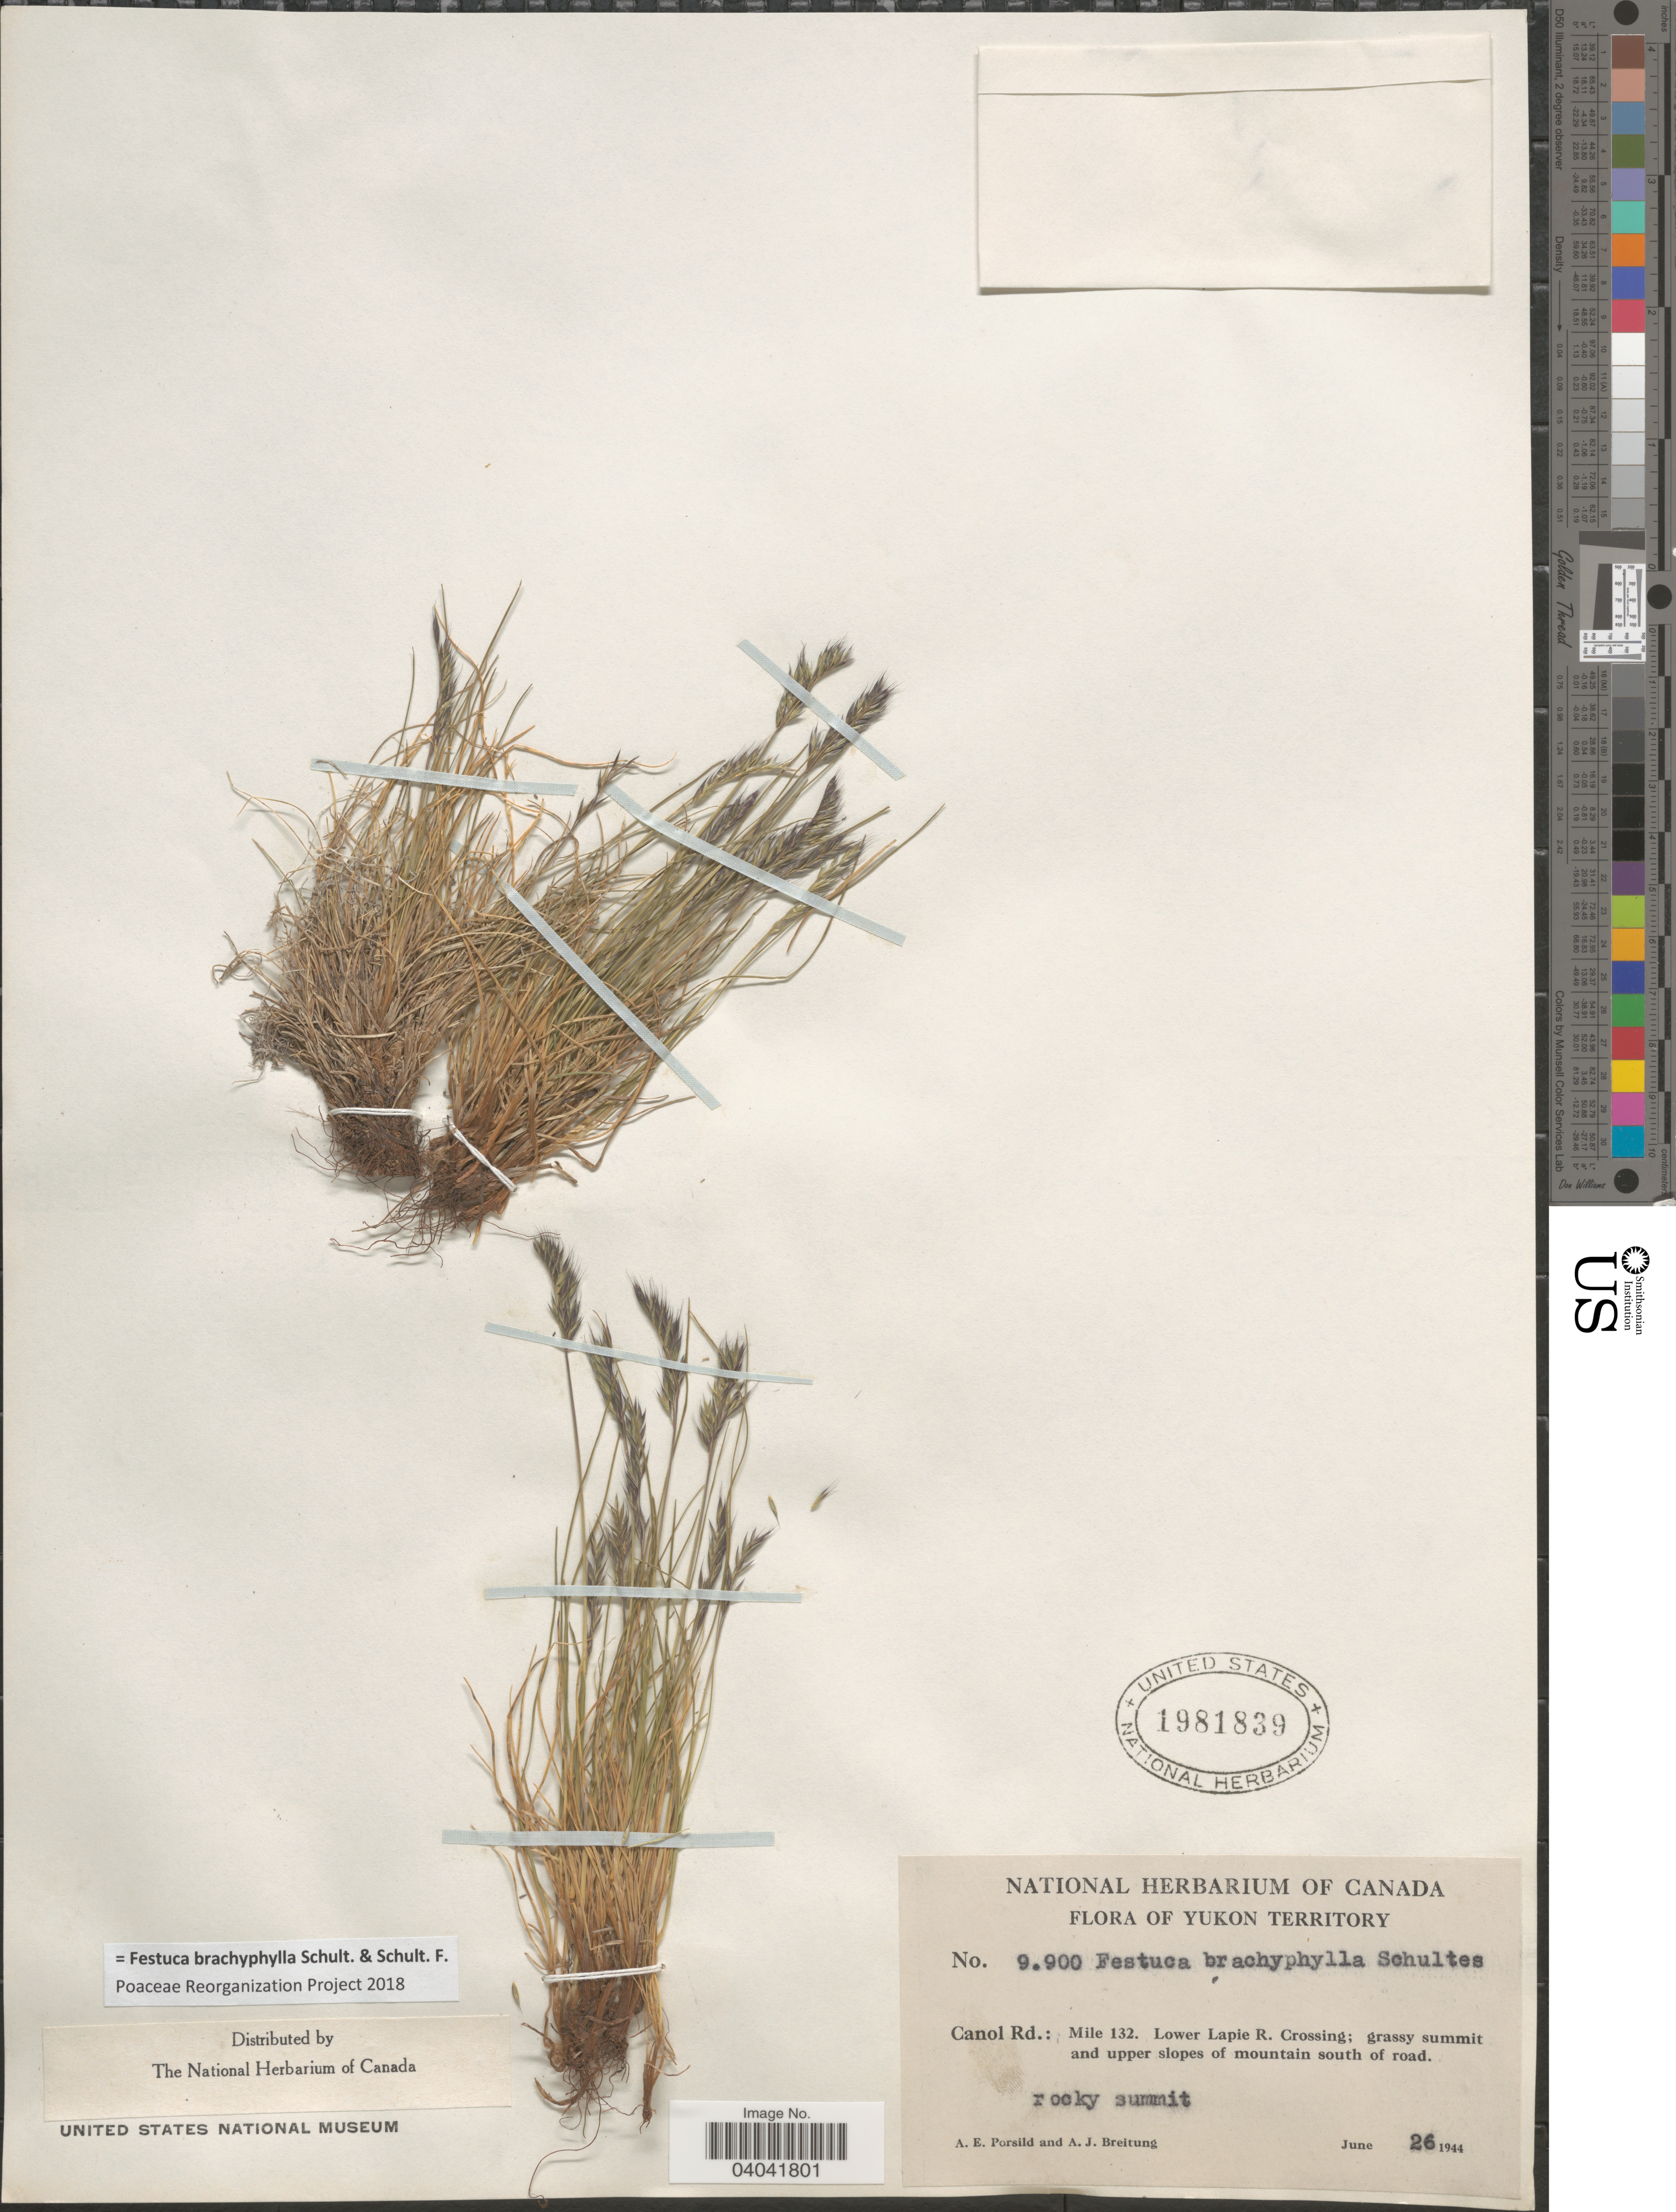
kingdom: Plantae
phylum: Tracheophyta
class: Liliopsida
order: Poales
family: Poaceae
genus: Festuca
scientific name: Festuca brachyphylla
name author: Schult. & Schult. f.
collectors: A. E. Porsild & A. Breitung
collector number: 9900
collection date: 1944-06-26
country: Canada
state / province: Yukon Territory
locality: Canol Rd.: Mile 132. Lower Lapie R. Crossing; grassy summit and upper slopes of mountain south of road.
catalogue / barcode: US 1981839